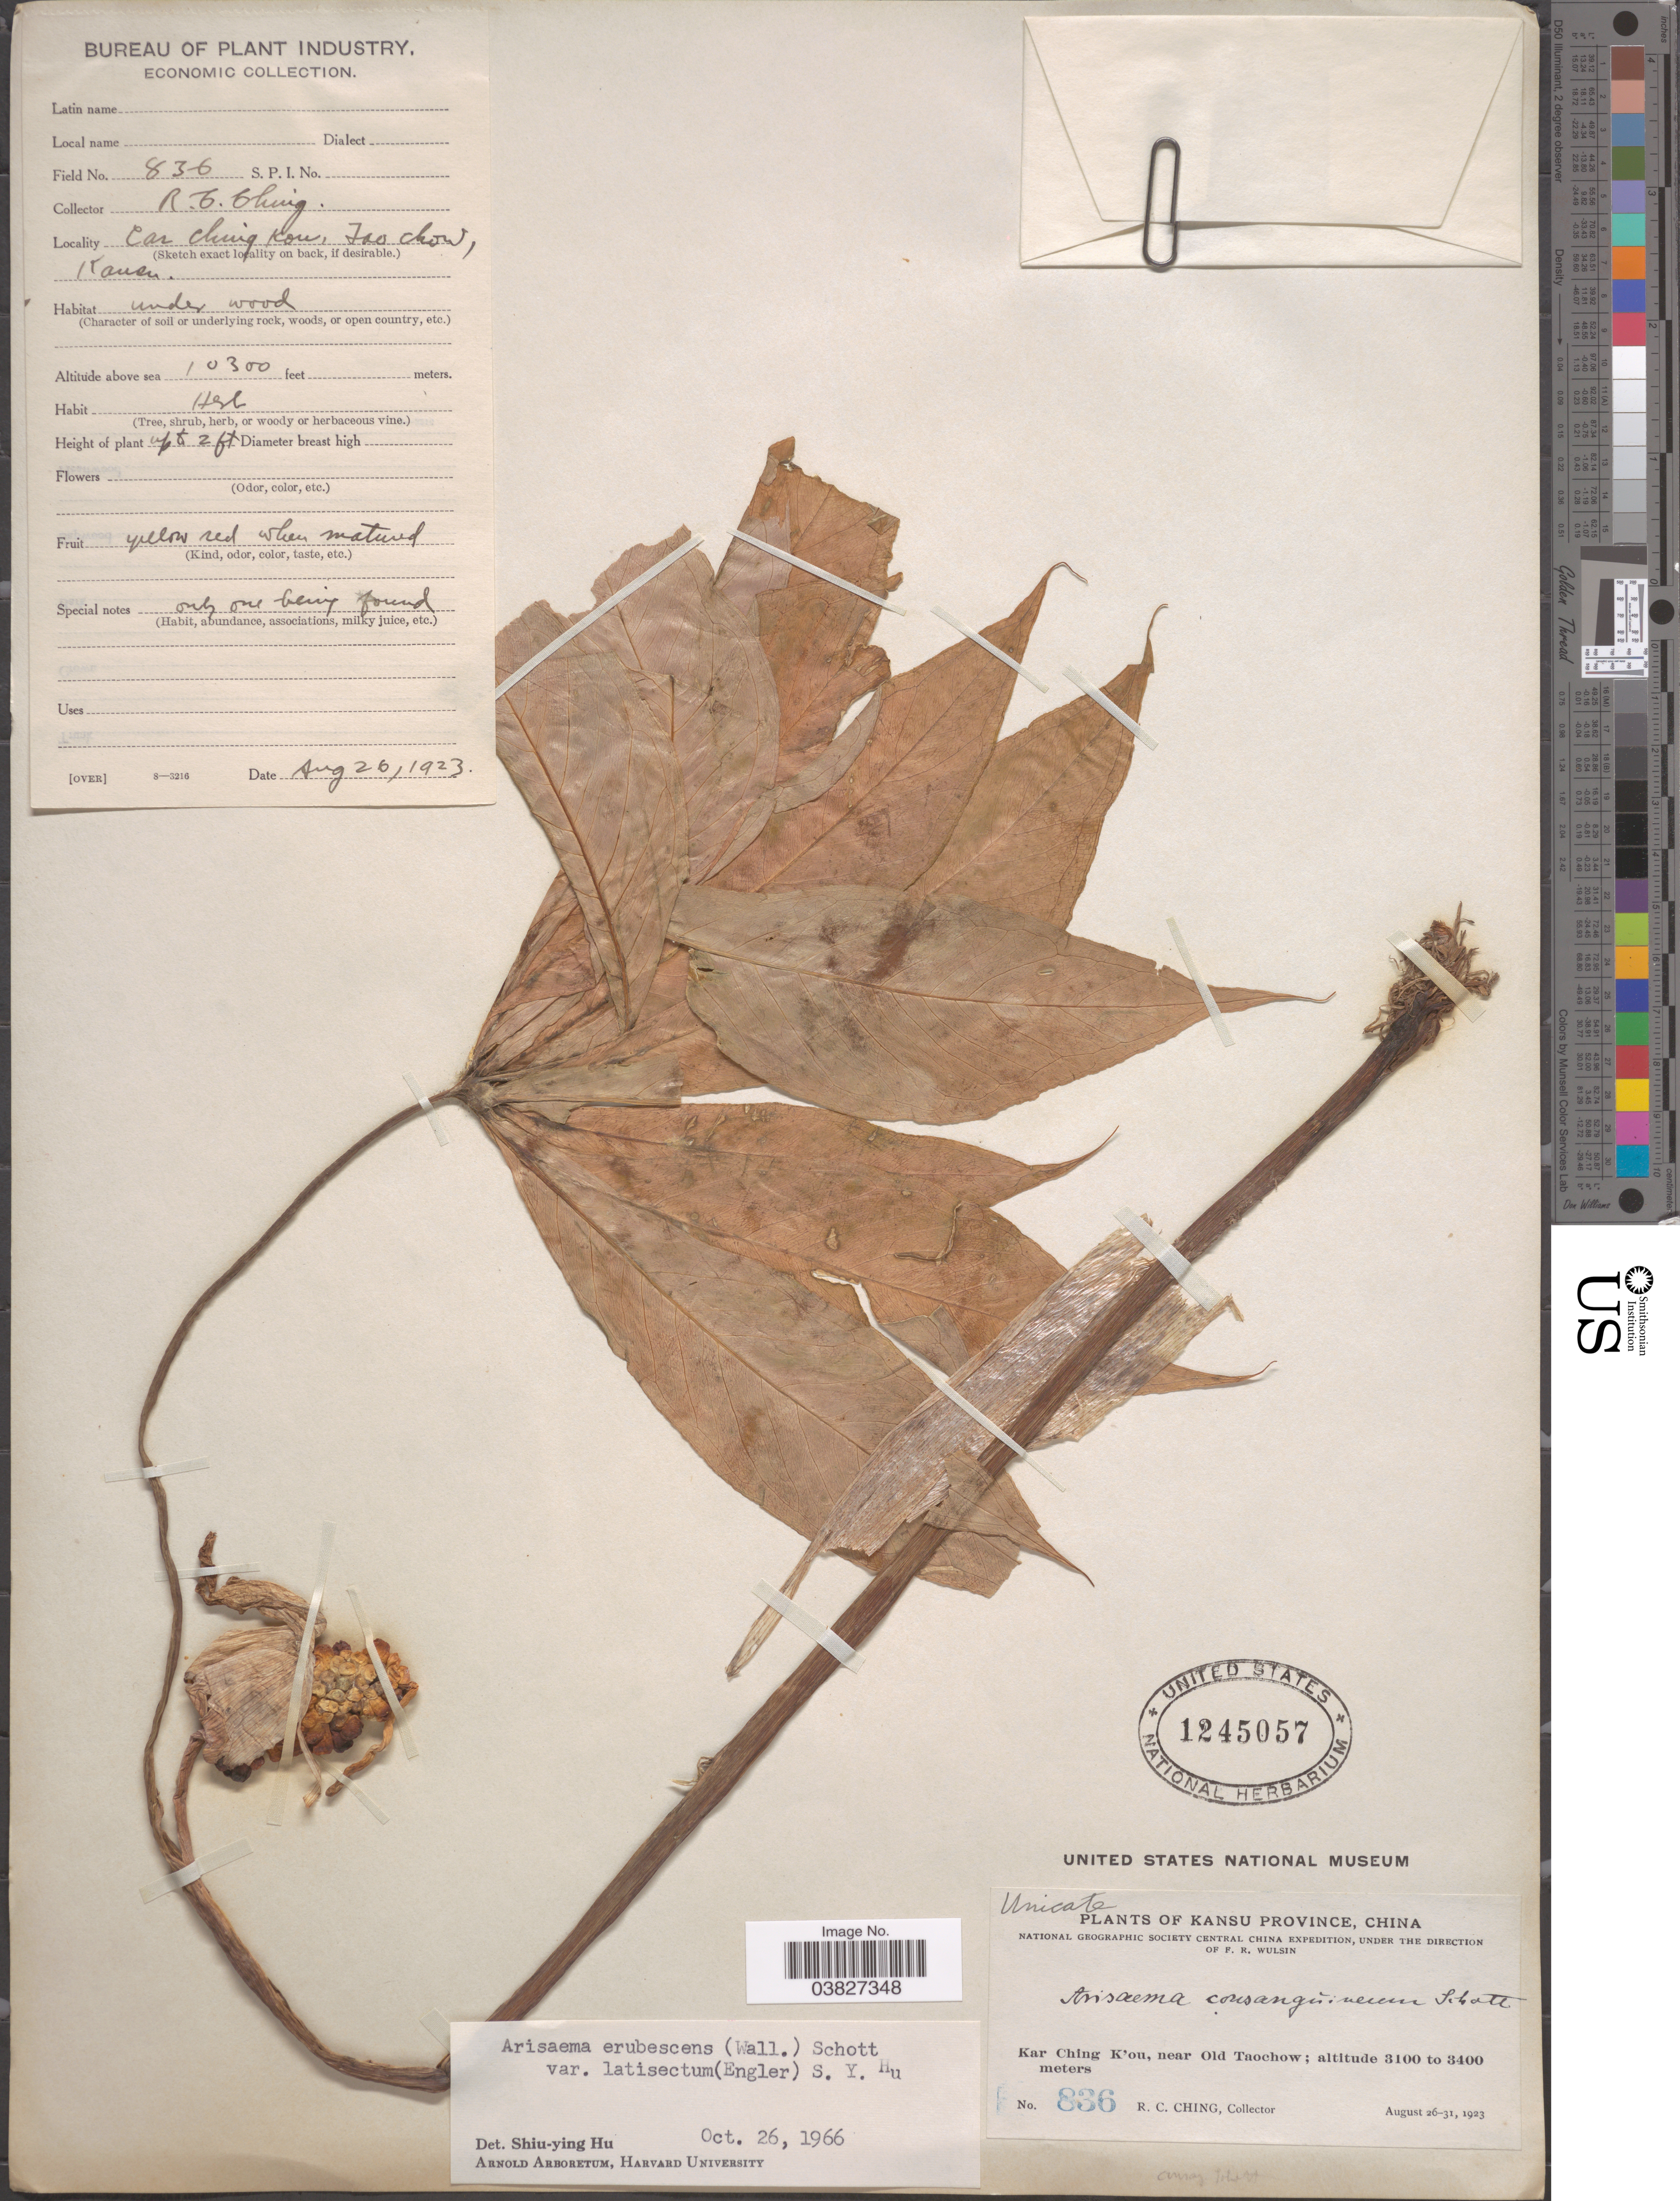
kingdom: Plantae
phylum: Tracheophyta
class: Liliopsida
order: Alismatales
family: Araceae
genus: Arisaema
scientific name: Arisaema erubescens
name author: (Wall.) Schott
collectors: R. C. Ching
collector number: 836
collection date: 1923-08-26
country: China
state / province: Gansu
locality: Kansu Province. Kar Ching K'ou, near Taochow.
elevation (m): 3139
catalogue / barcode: US 1245057